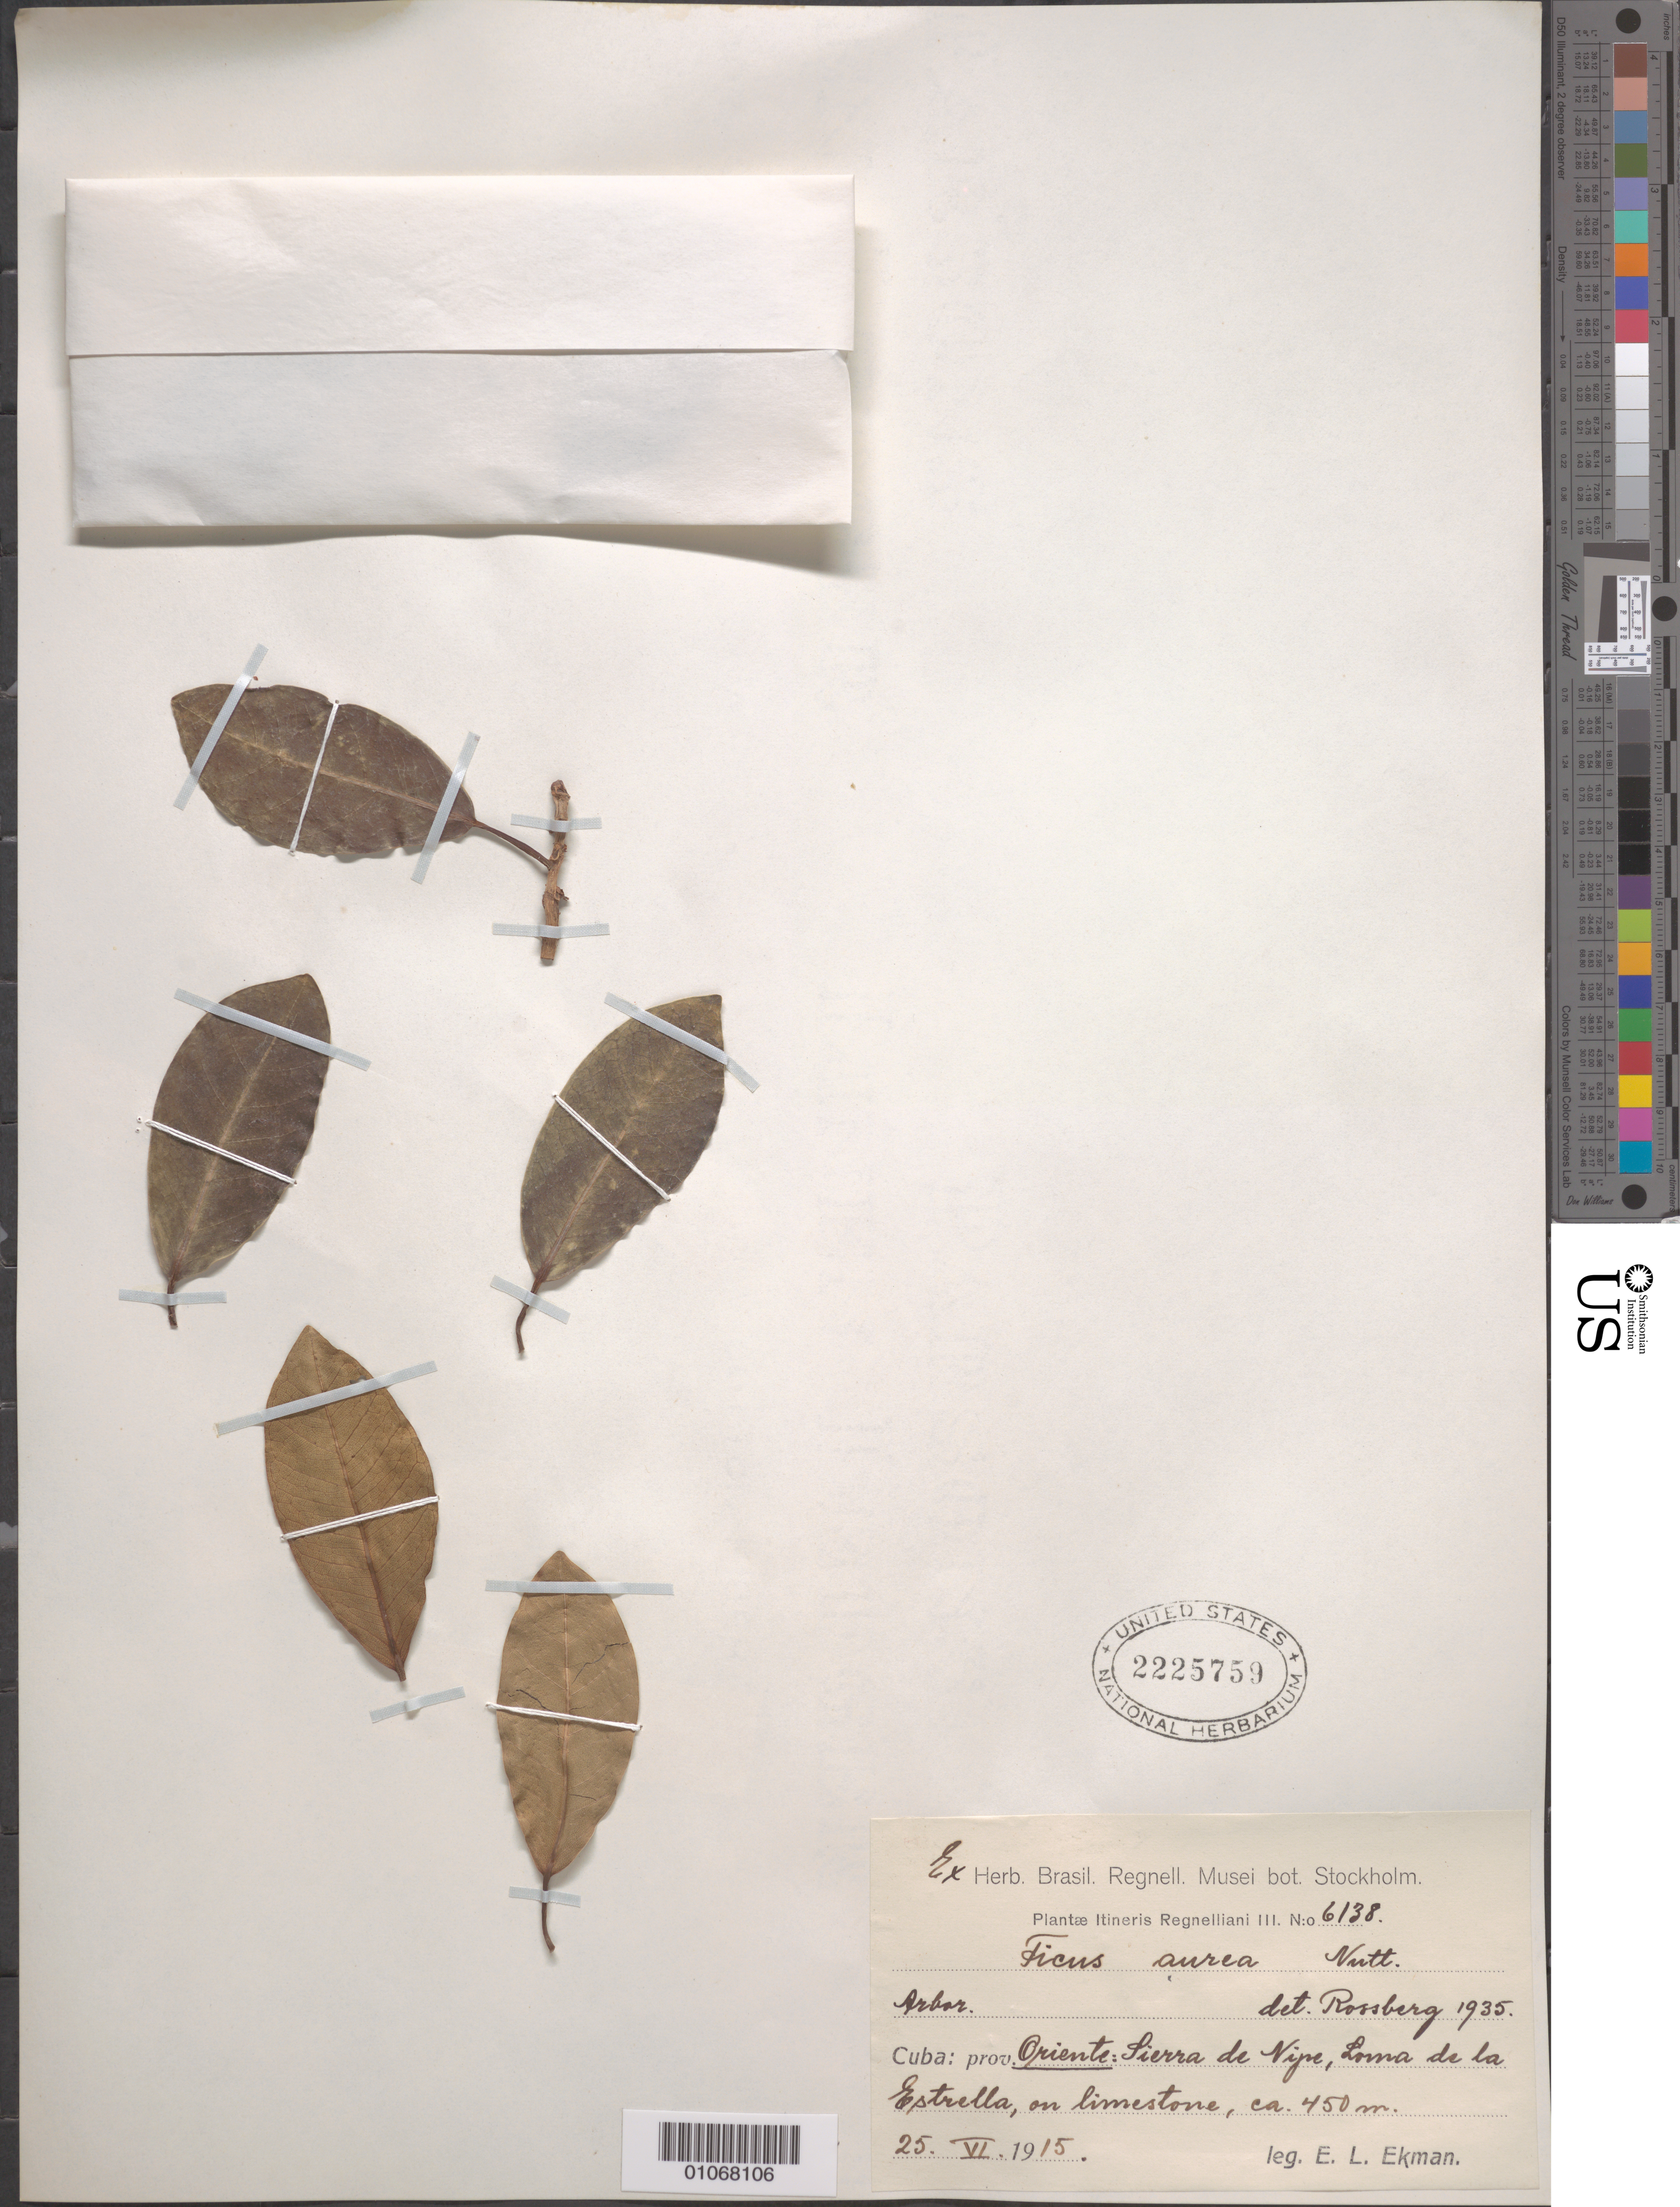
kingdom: Plantae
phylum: Tracheophyta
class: Magnoliopsida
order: Rosales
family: Moraceae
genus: Ficus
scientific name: Ficus aurea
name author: Nutt.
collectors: E. L. Ekman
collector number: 6138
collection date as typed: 25 Jun 1915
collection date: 1915-06-25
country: Cuba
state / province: Holguín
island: Cuba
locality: Sierra de Nipe, Loma de la Estrella, on limestone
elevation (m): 450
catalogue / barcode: US 2225759